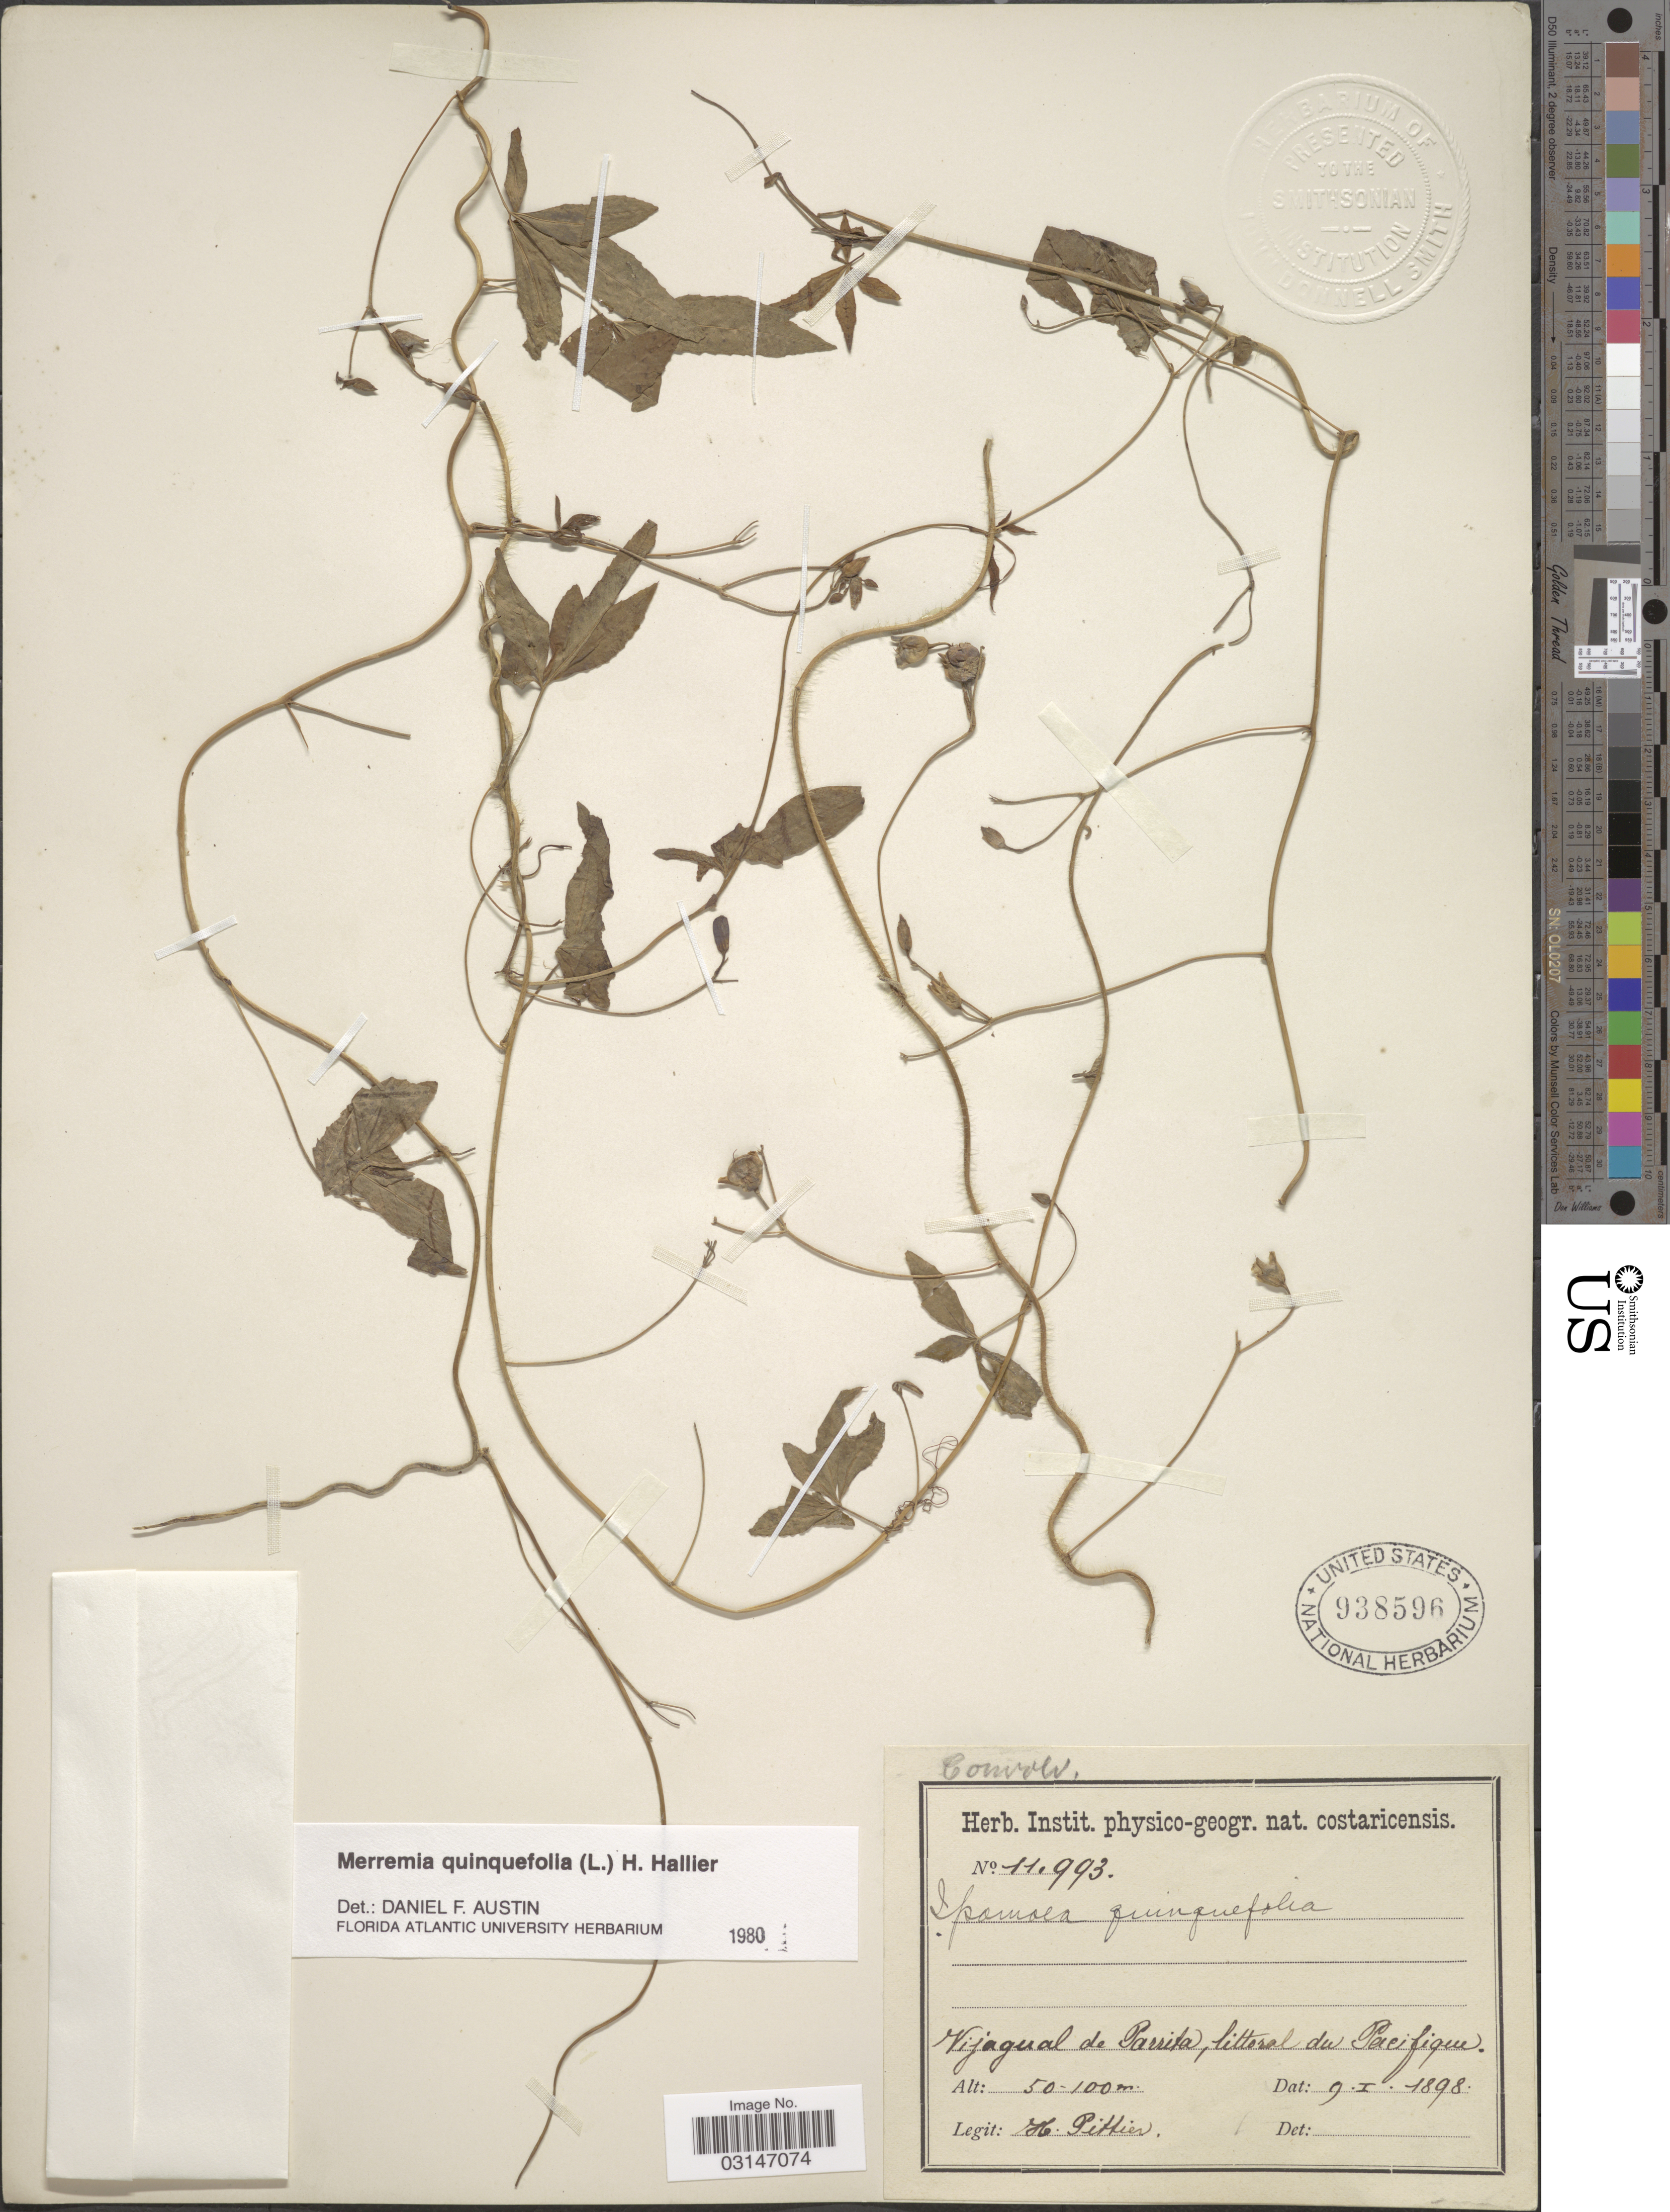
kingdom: Plantae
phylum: Tracheophyta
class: Magnoliopsida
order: Solanales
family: Convolvulaceae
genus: Distimake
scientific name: Distimake quinquefolius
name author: (L.) A. R. Simões & Staples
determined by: Strong, Mark T., (BOT), Smithsonian Institution - National Museum of Natural History (UNITED STATES)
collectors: H. F. Pittier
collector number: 11993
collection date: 1898-01-09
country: Costa Rica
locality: Vijagual de Parrita, littoral du Pacifique.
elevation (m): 50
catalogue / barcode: US 938596